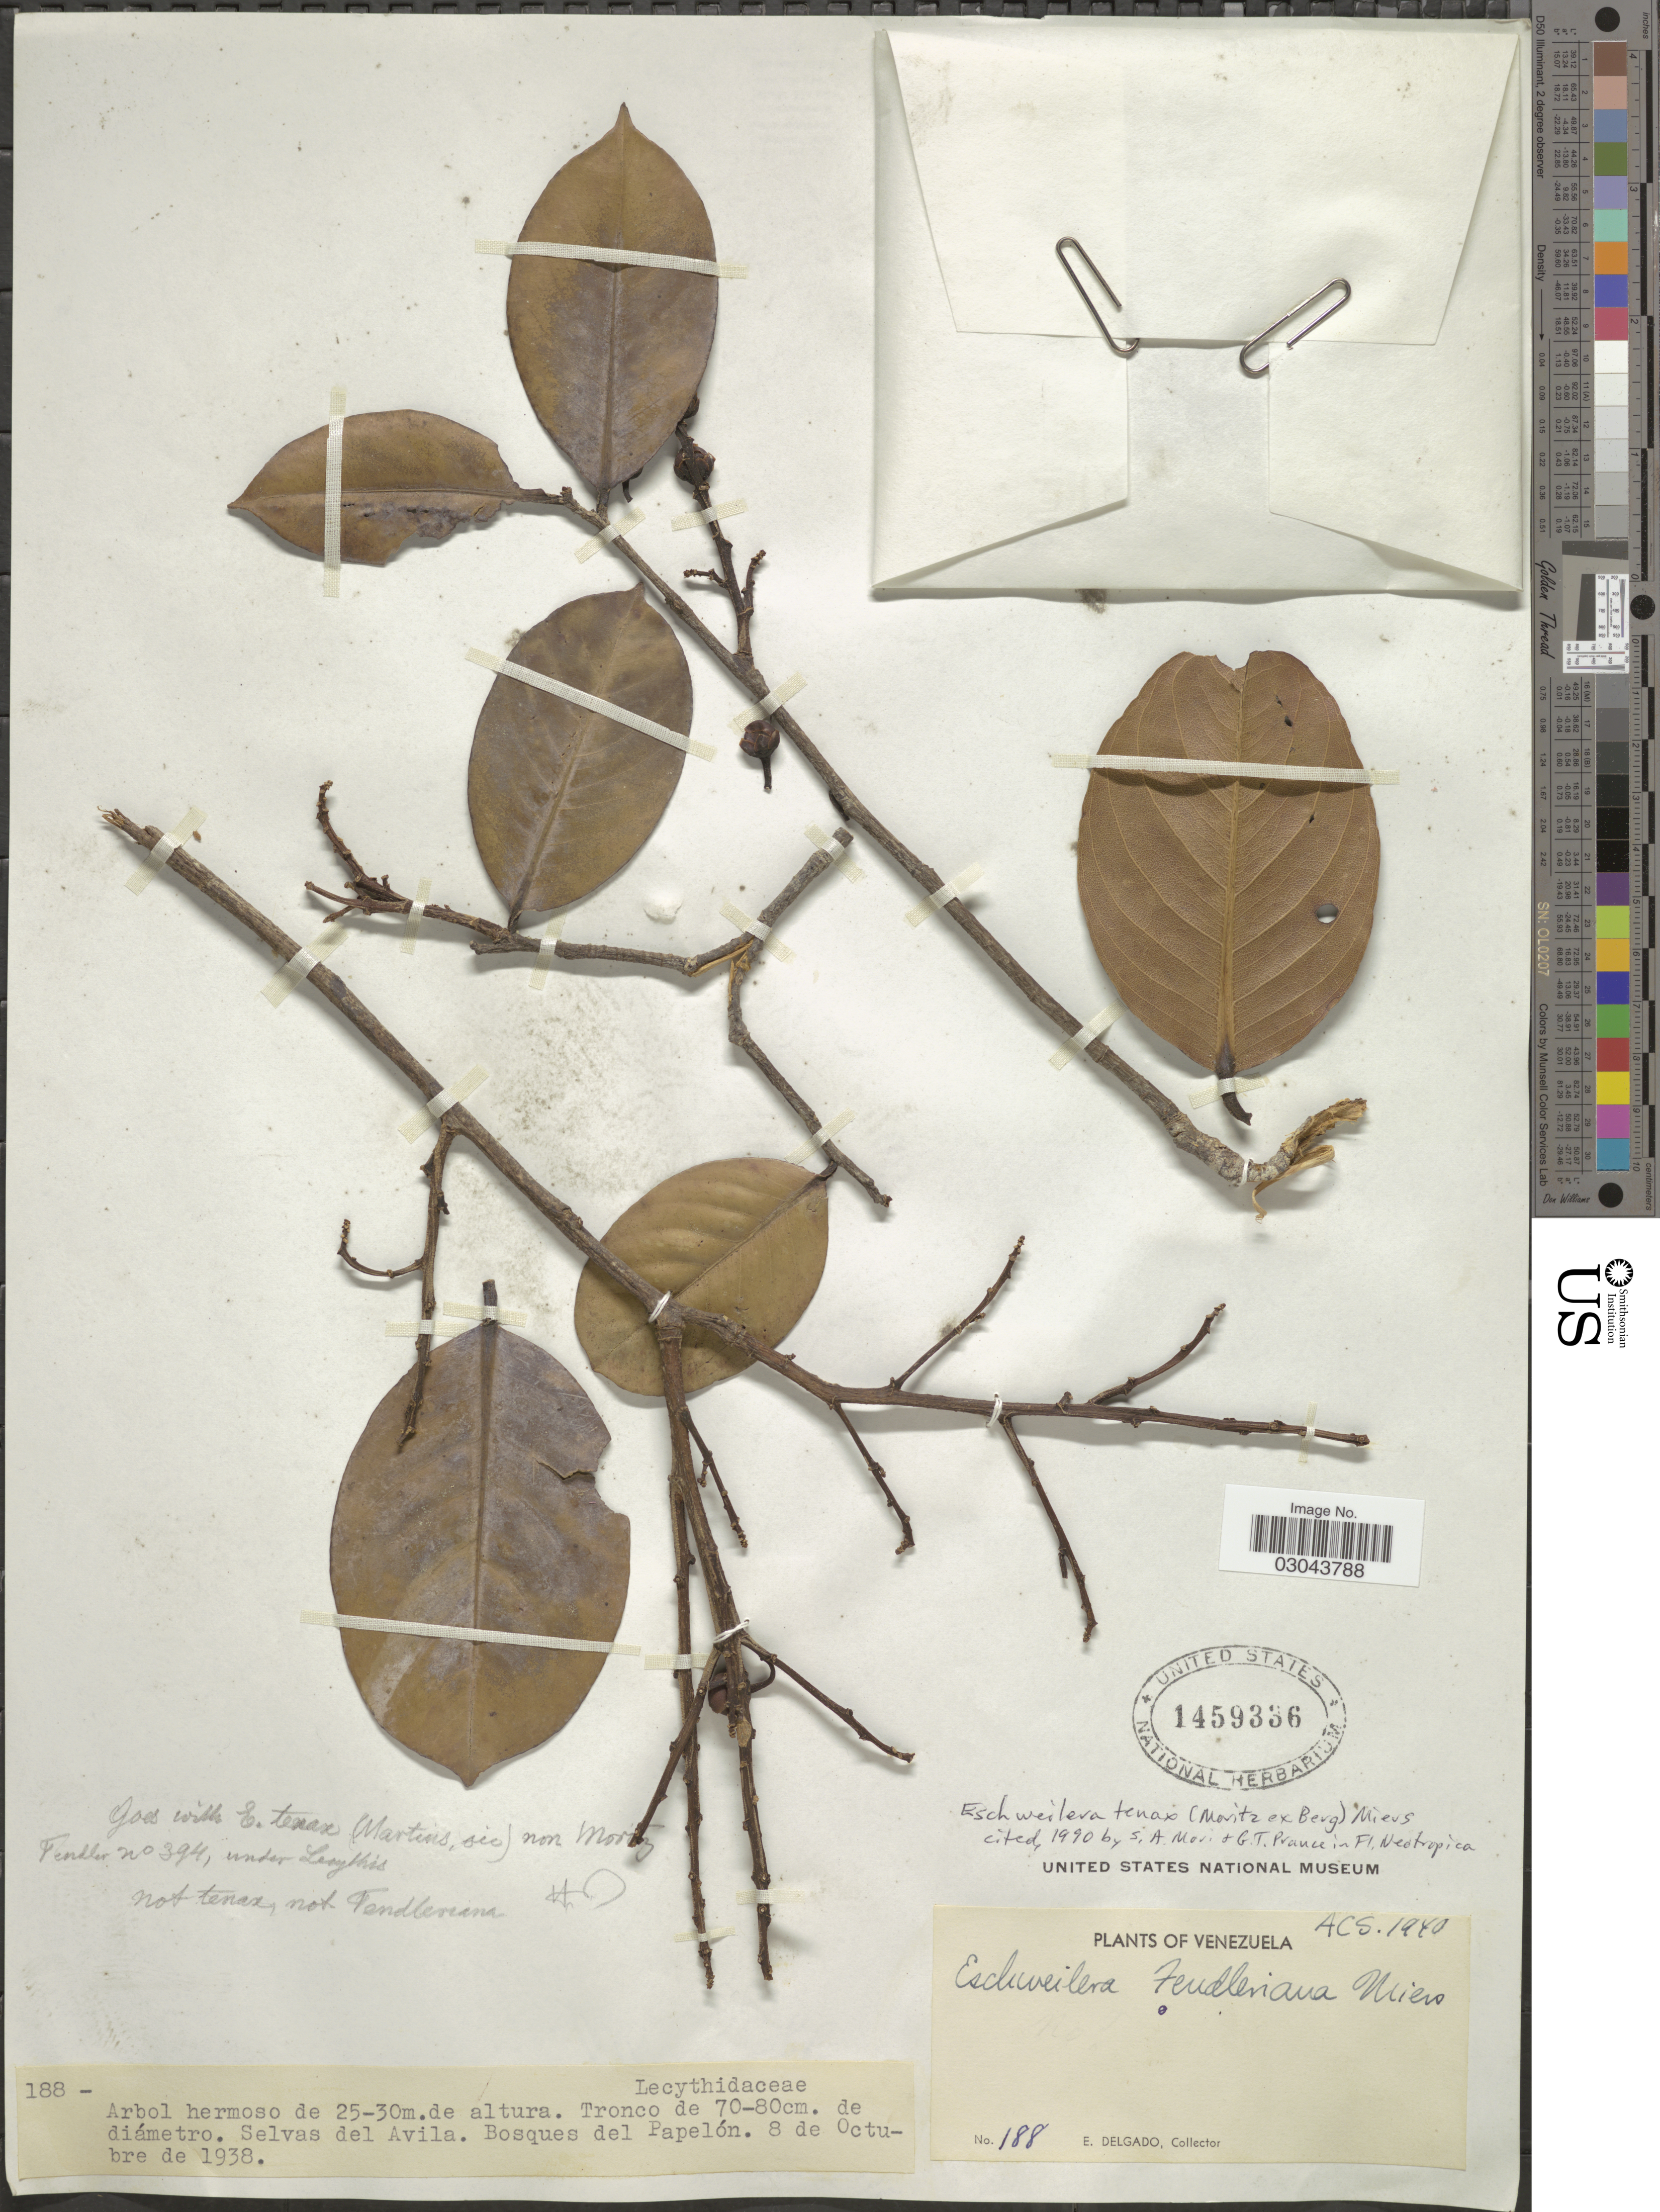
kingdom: Plantae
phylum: Tracheophyta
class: Magnoliopsida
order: Ericales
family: Lecythidaceae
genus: Eschweilera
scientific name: Eschweilera tenax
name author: (Moritz ex O. Berg) Miers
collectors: E. Delgado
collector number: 188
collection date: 1938-10-08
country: Venezuela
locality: Selvas del Avila. Bosques del Papelón.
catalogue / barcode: US 1459336